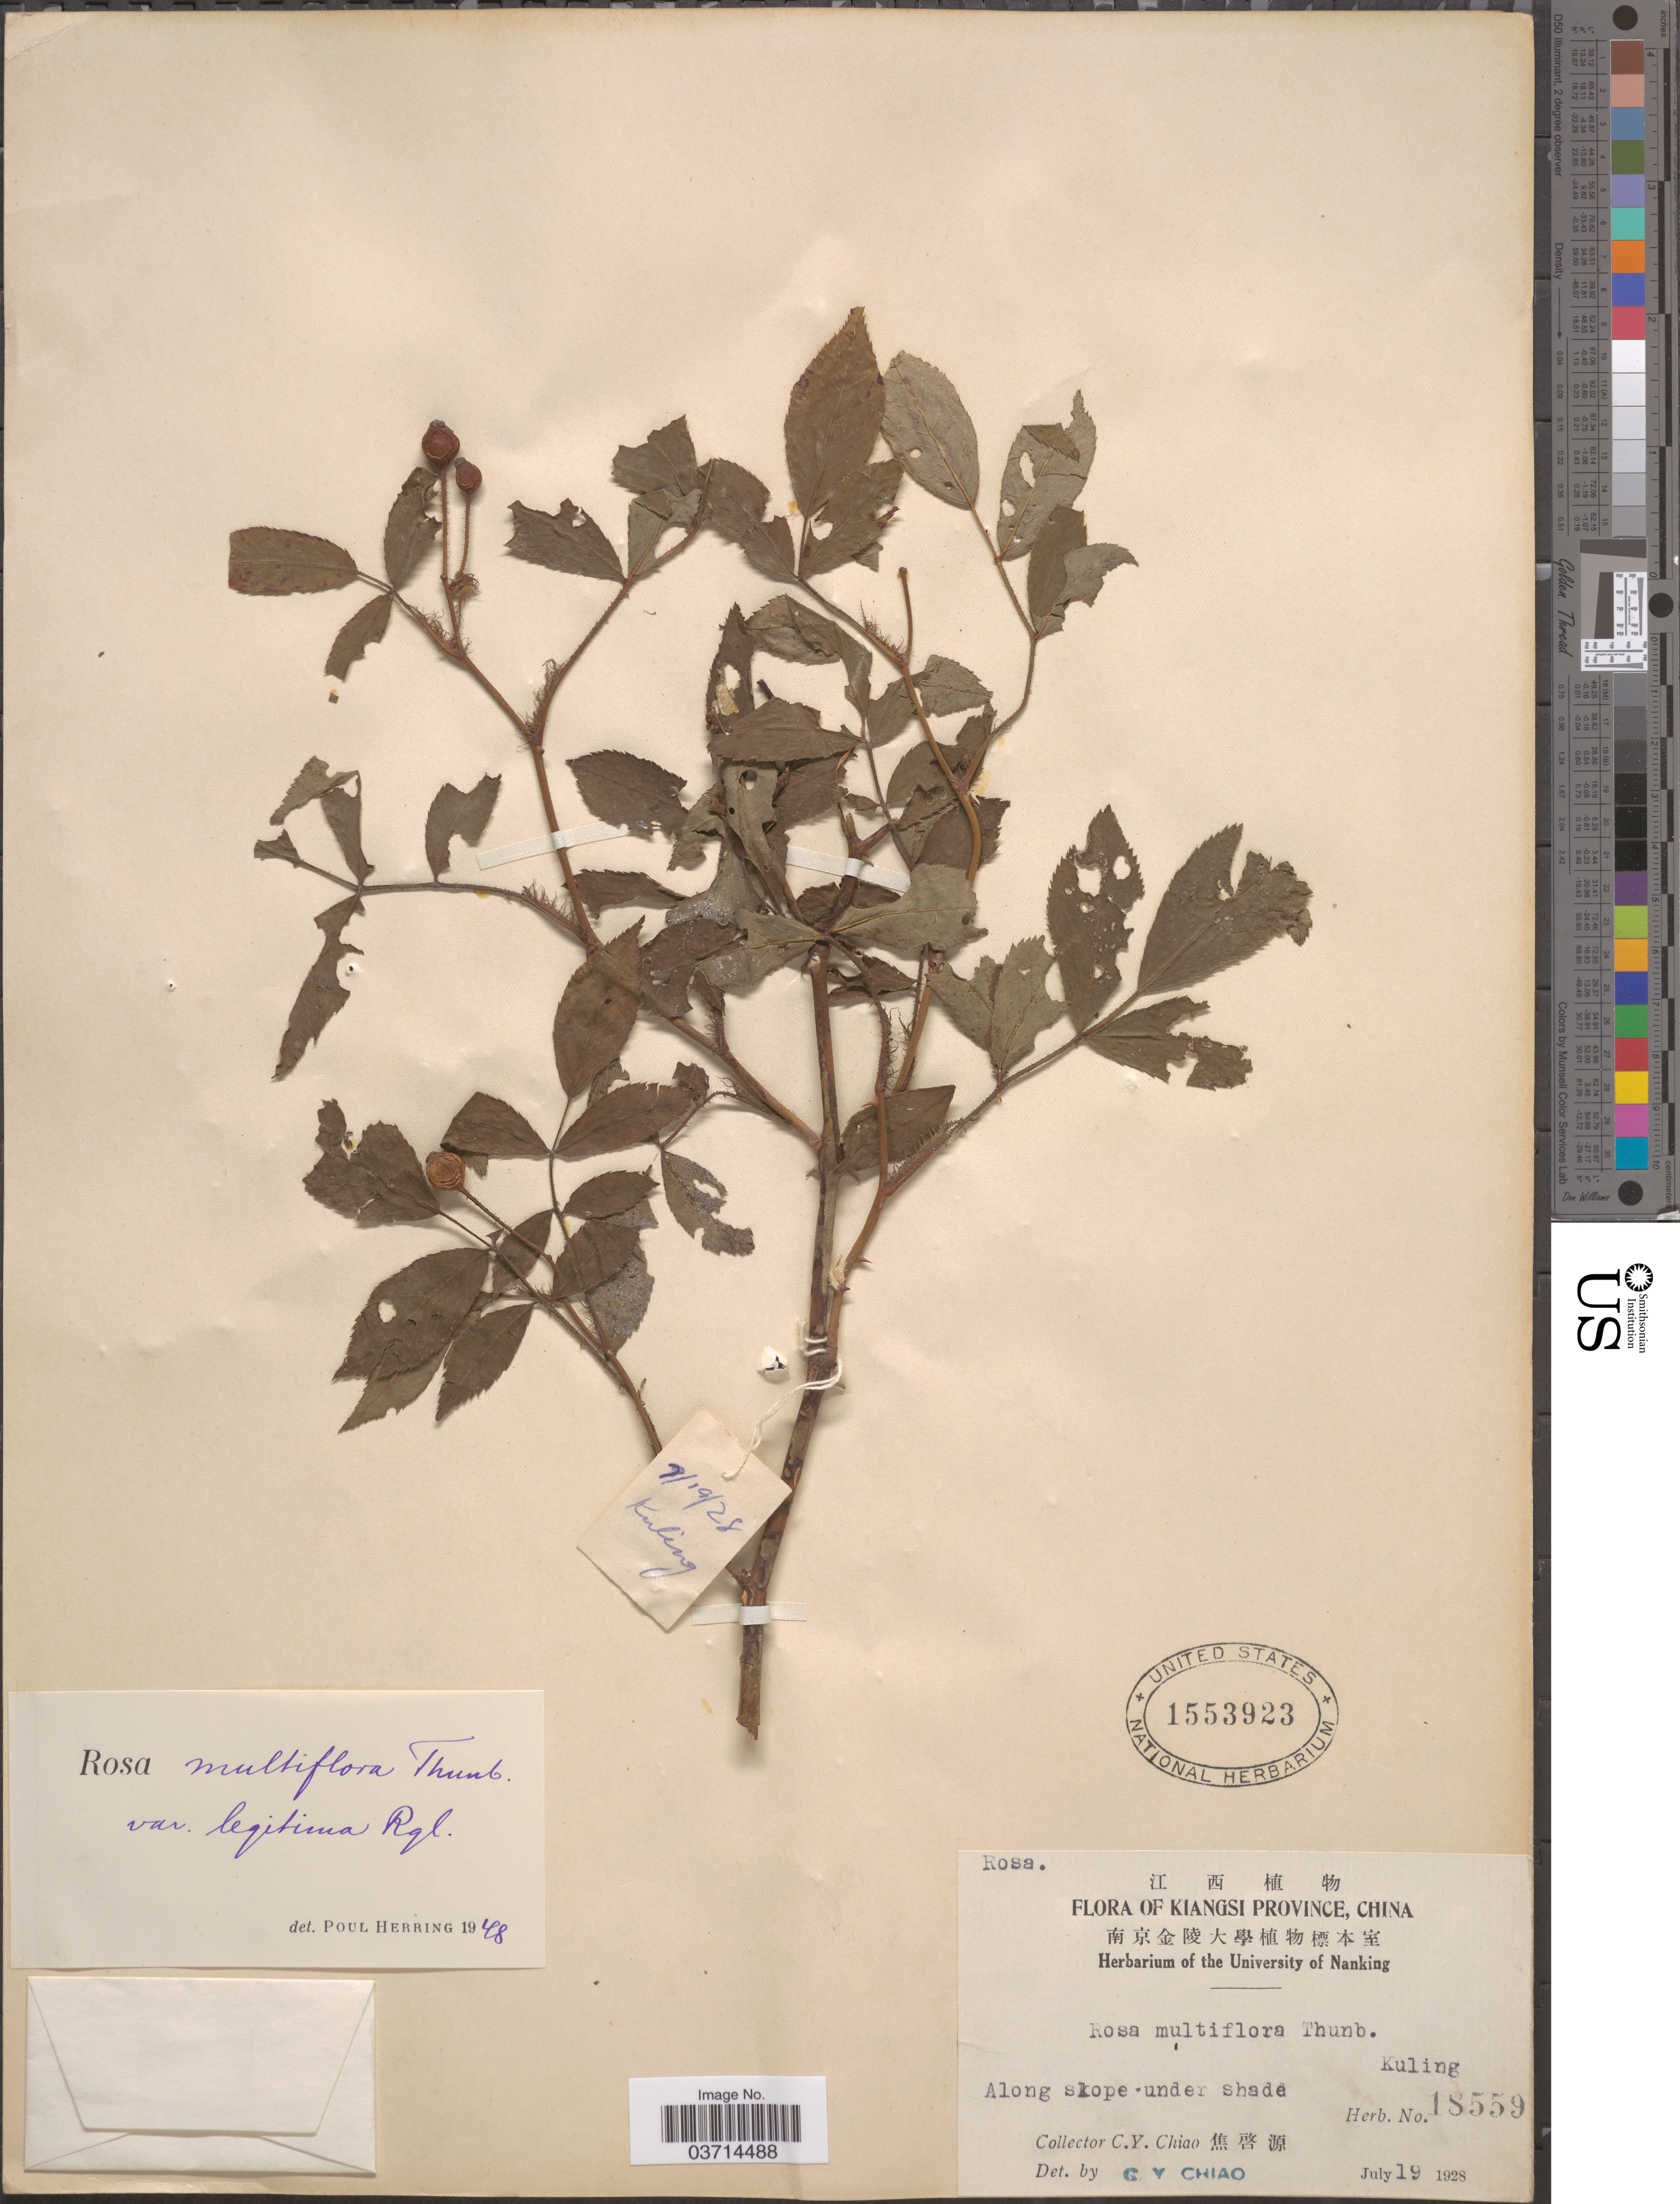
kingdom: Plantae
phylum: Tracheophyta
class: Magnoliopsida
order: Rosales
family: Rosaceae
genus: Rosa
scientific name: Rosa multiflora var. legitima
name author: Regel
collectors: C. Y. Chiao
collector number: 18559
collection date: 1928-07-19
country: China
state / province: Jiangxi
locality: Kiangsi Province. Kuling.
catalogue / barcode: US 1553923